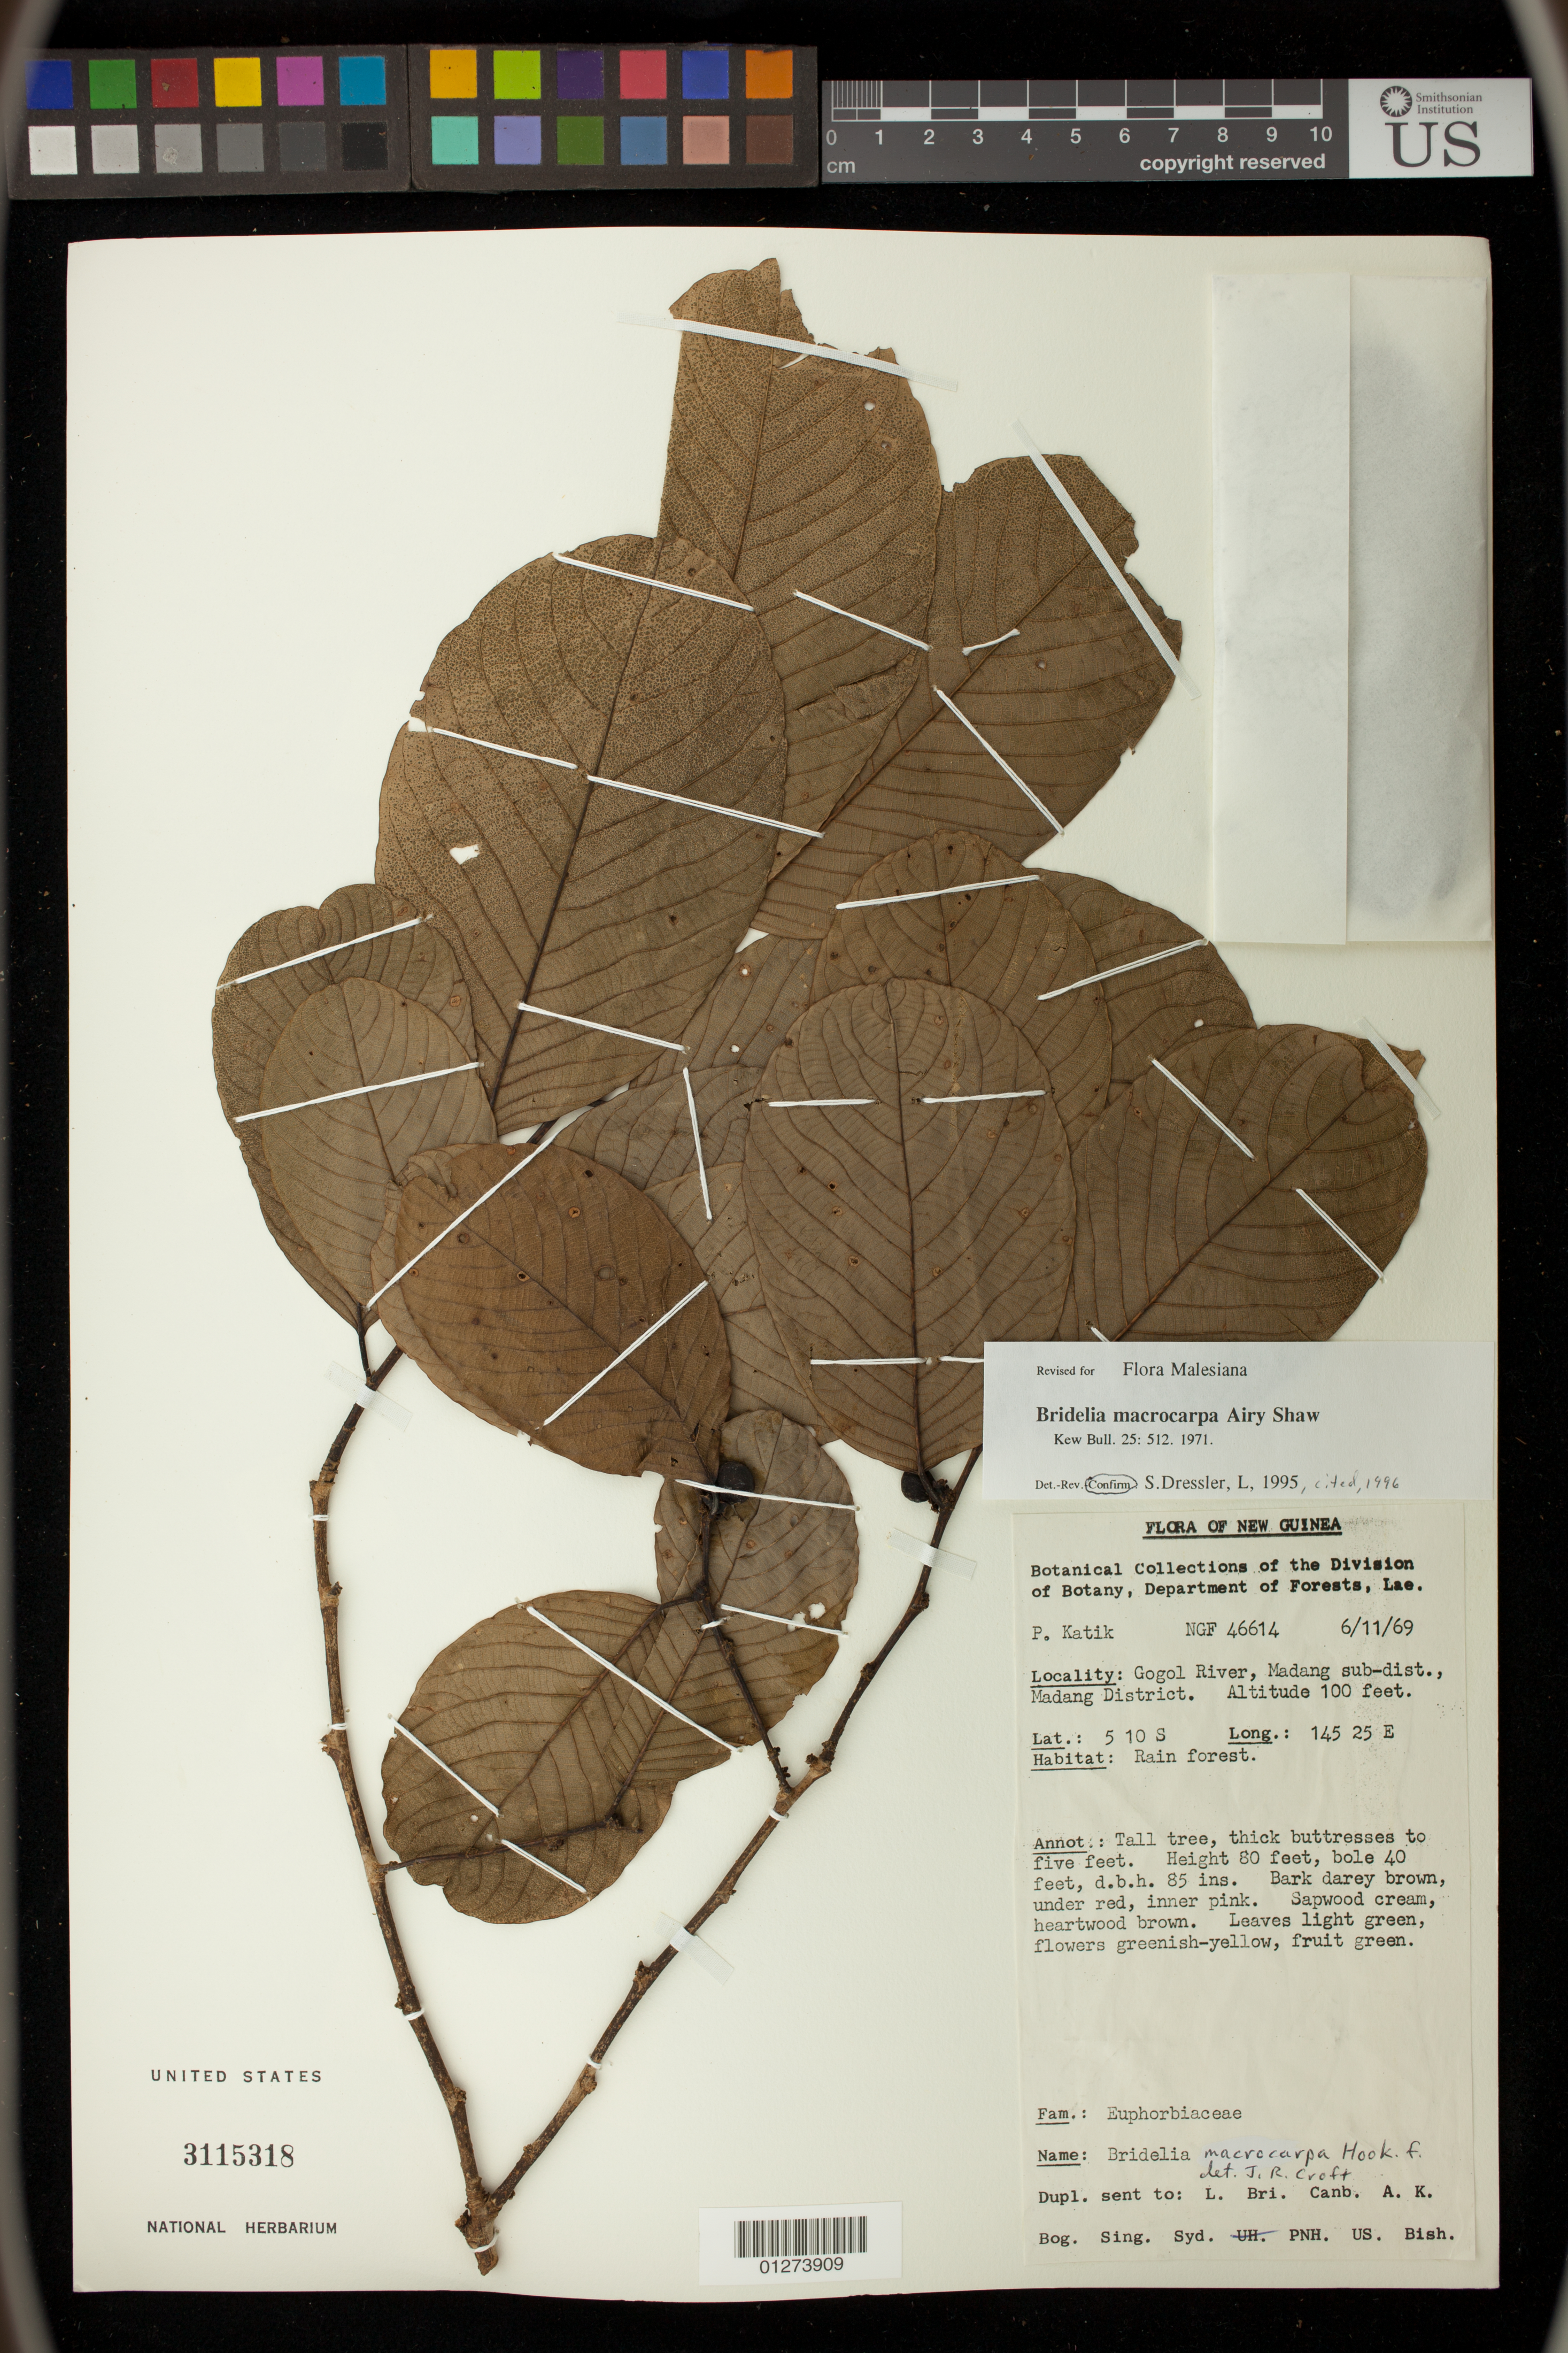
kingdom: Plantae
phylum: Tracheophyta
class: Magnoliopsida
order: Malpighiales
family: Phyllanthaceae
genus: Bridelia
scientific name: Bridelia macrocarpa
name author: Airy Shaw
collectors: P. Katik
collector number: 46614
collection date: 1969-11-06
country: Papua New Guinea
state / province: Madang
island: New Guinea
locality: Gogol River, Madang sub-dist.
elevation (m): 30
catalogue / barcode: US 3115318